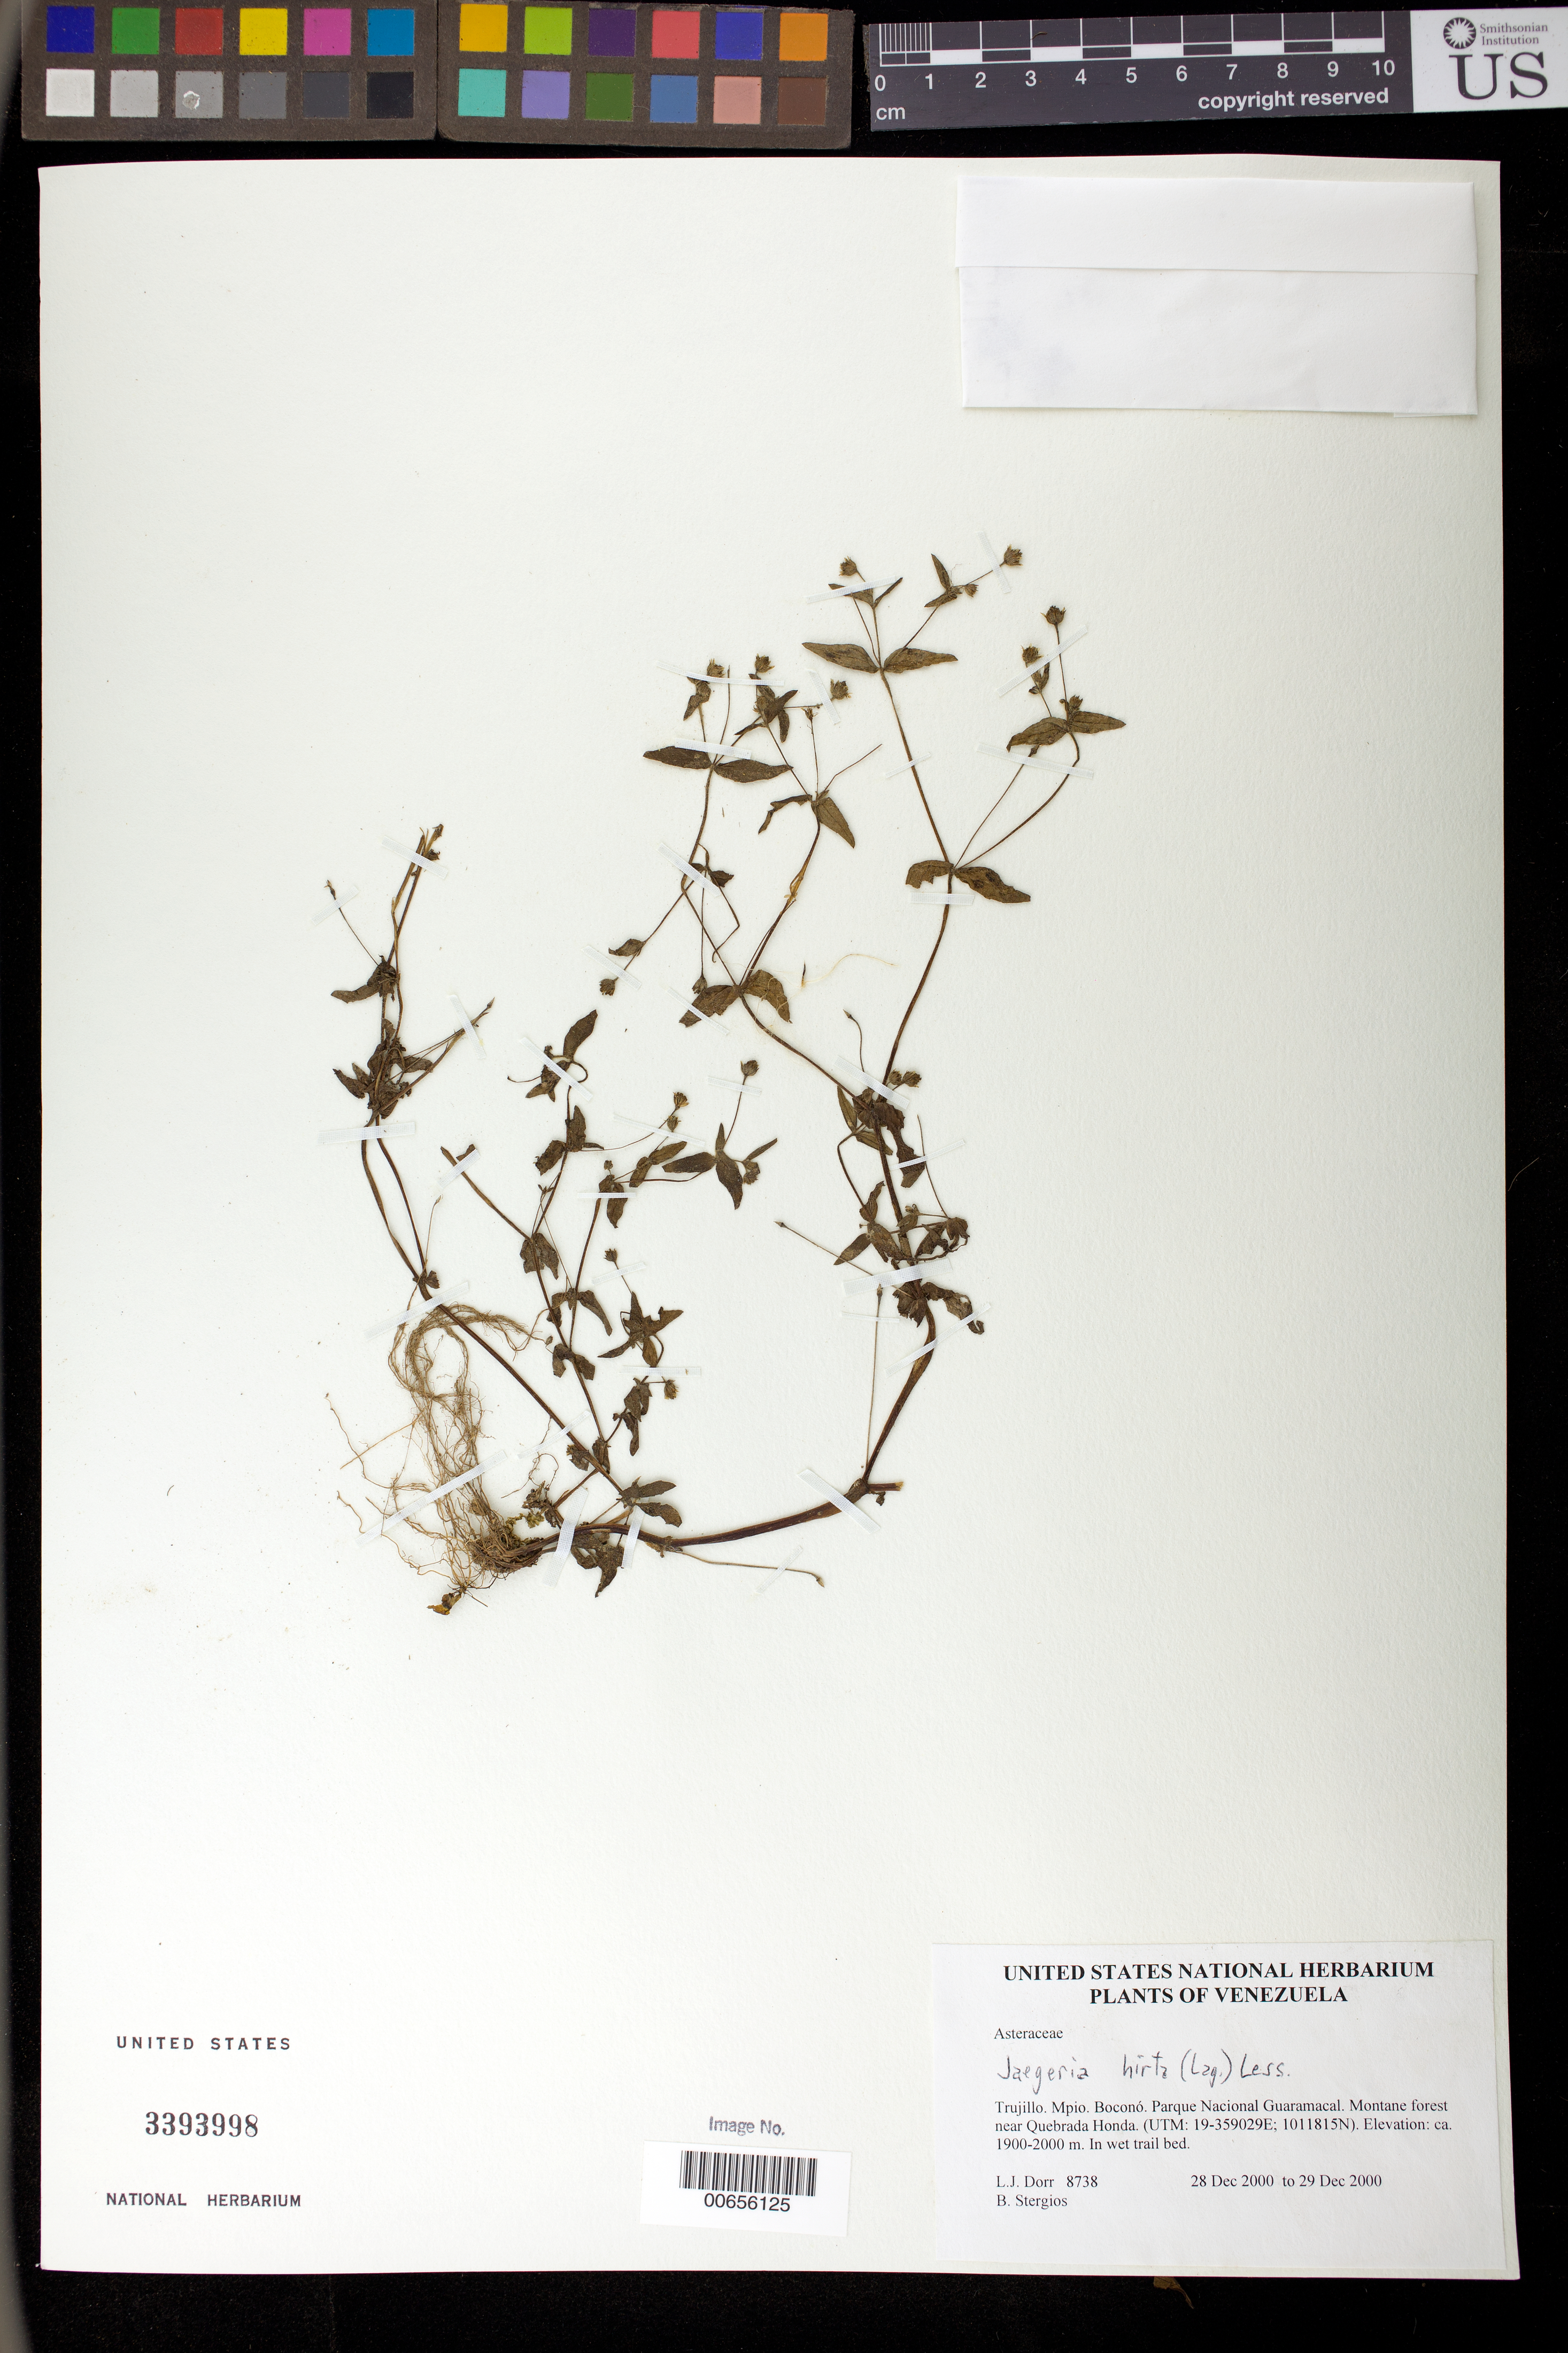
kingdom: Plantae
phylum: Tracheophyta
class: Magnoliopsida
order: Asterales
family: Asteraceae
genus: Jaegeria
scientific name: Jaegeria hirta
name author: (Lag.) Less.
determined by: Robinson, Harold E., (US)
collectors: L. J. Dorr & B. G. Stergios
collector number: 8738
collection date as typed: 28 Dec 2000 to 29 Dec 2000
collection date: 2000-12-28/2000-12-29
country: Venezuela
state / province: Trujillo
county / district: Boconó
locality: Parque Nacional Guaramacal near Quebrada Honda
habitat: In wet trail bed.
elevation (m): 1900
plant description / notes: PORT, US, VEN, WIS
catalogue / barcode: US 3393998